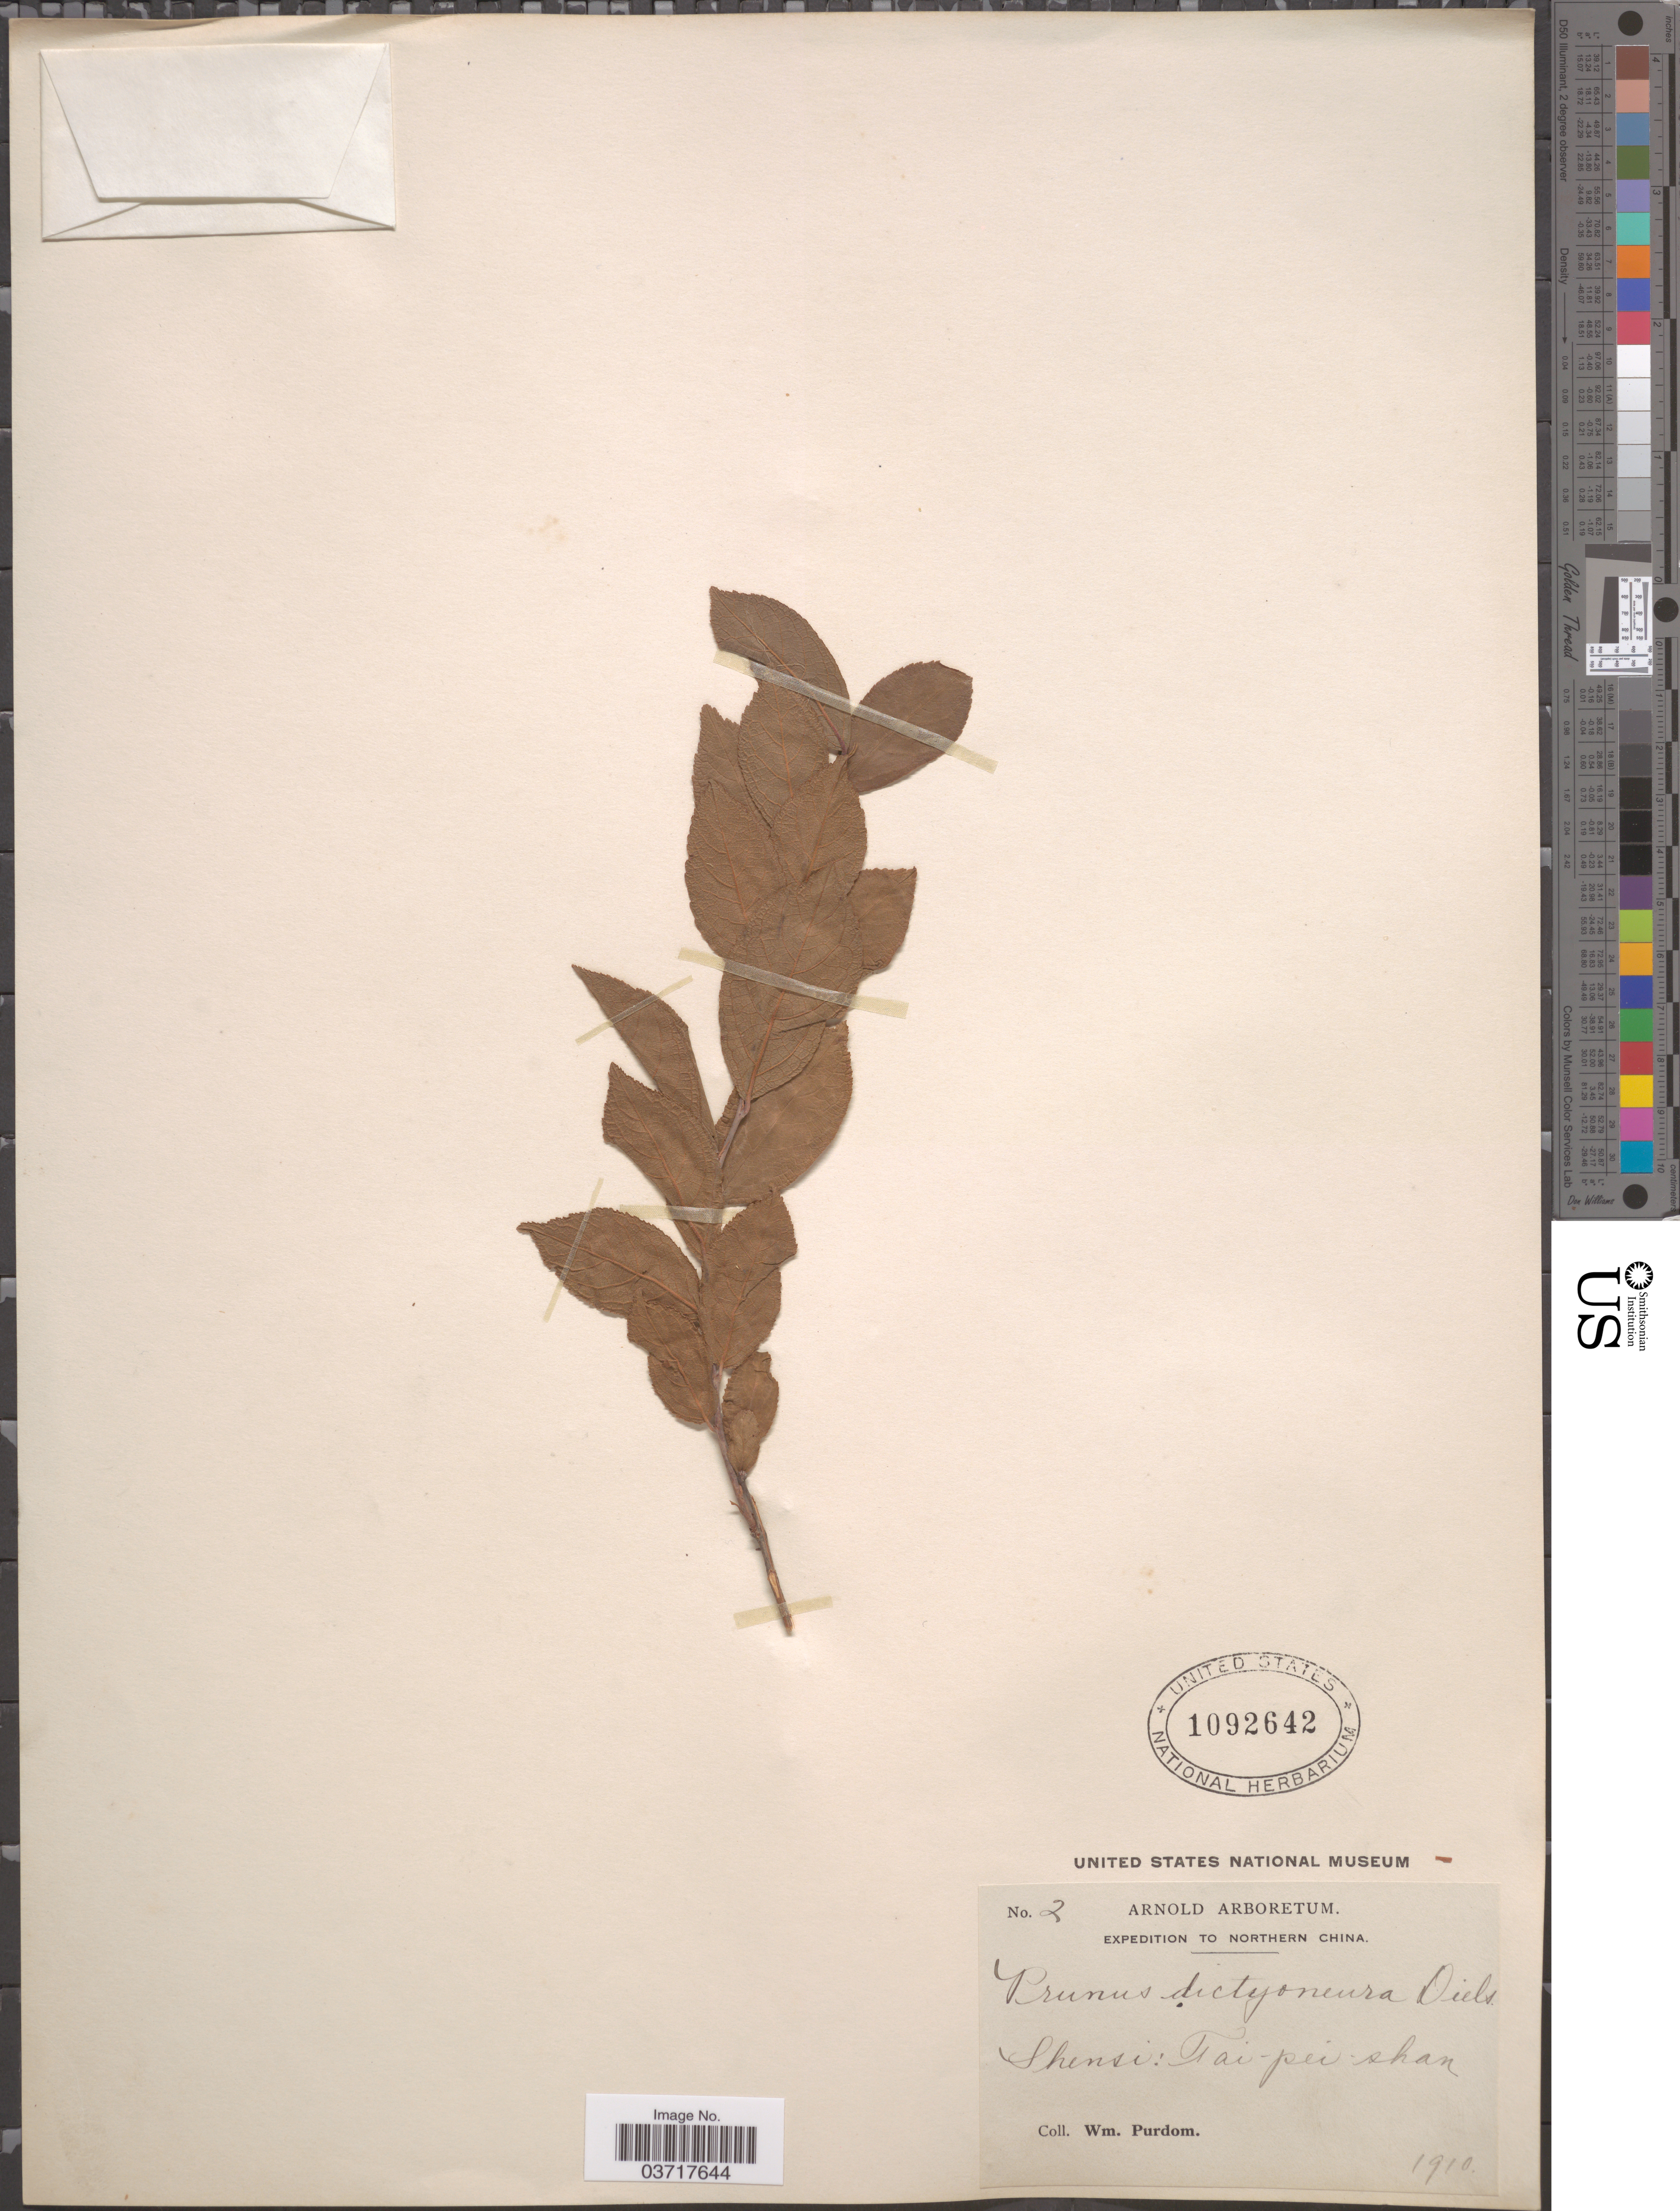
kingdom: Plantae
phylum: Tracheophyta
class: Magnoliopsida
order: Rosales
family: Rosaceae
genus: Prunus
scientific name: Prunus dictyoneura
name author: Diels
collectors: W. Purdom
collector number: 2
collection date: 1910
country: China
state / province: Shaanxi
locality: Northern China. Shensi: Tai-pei-shan.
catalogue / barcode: US 1092642